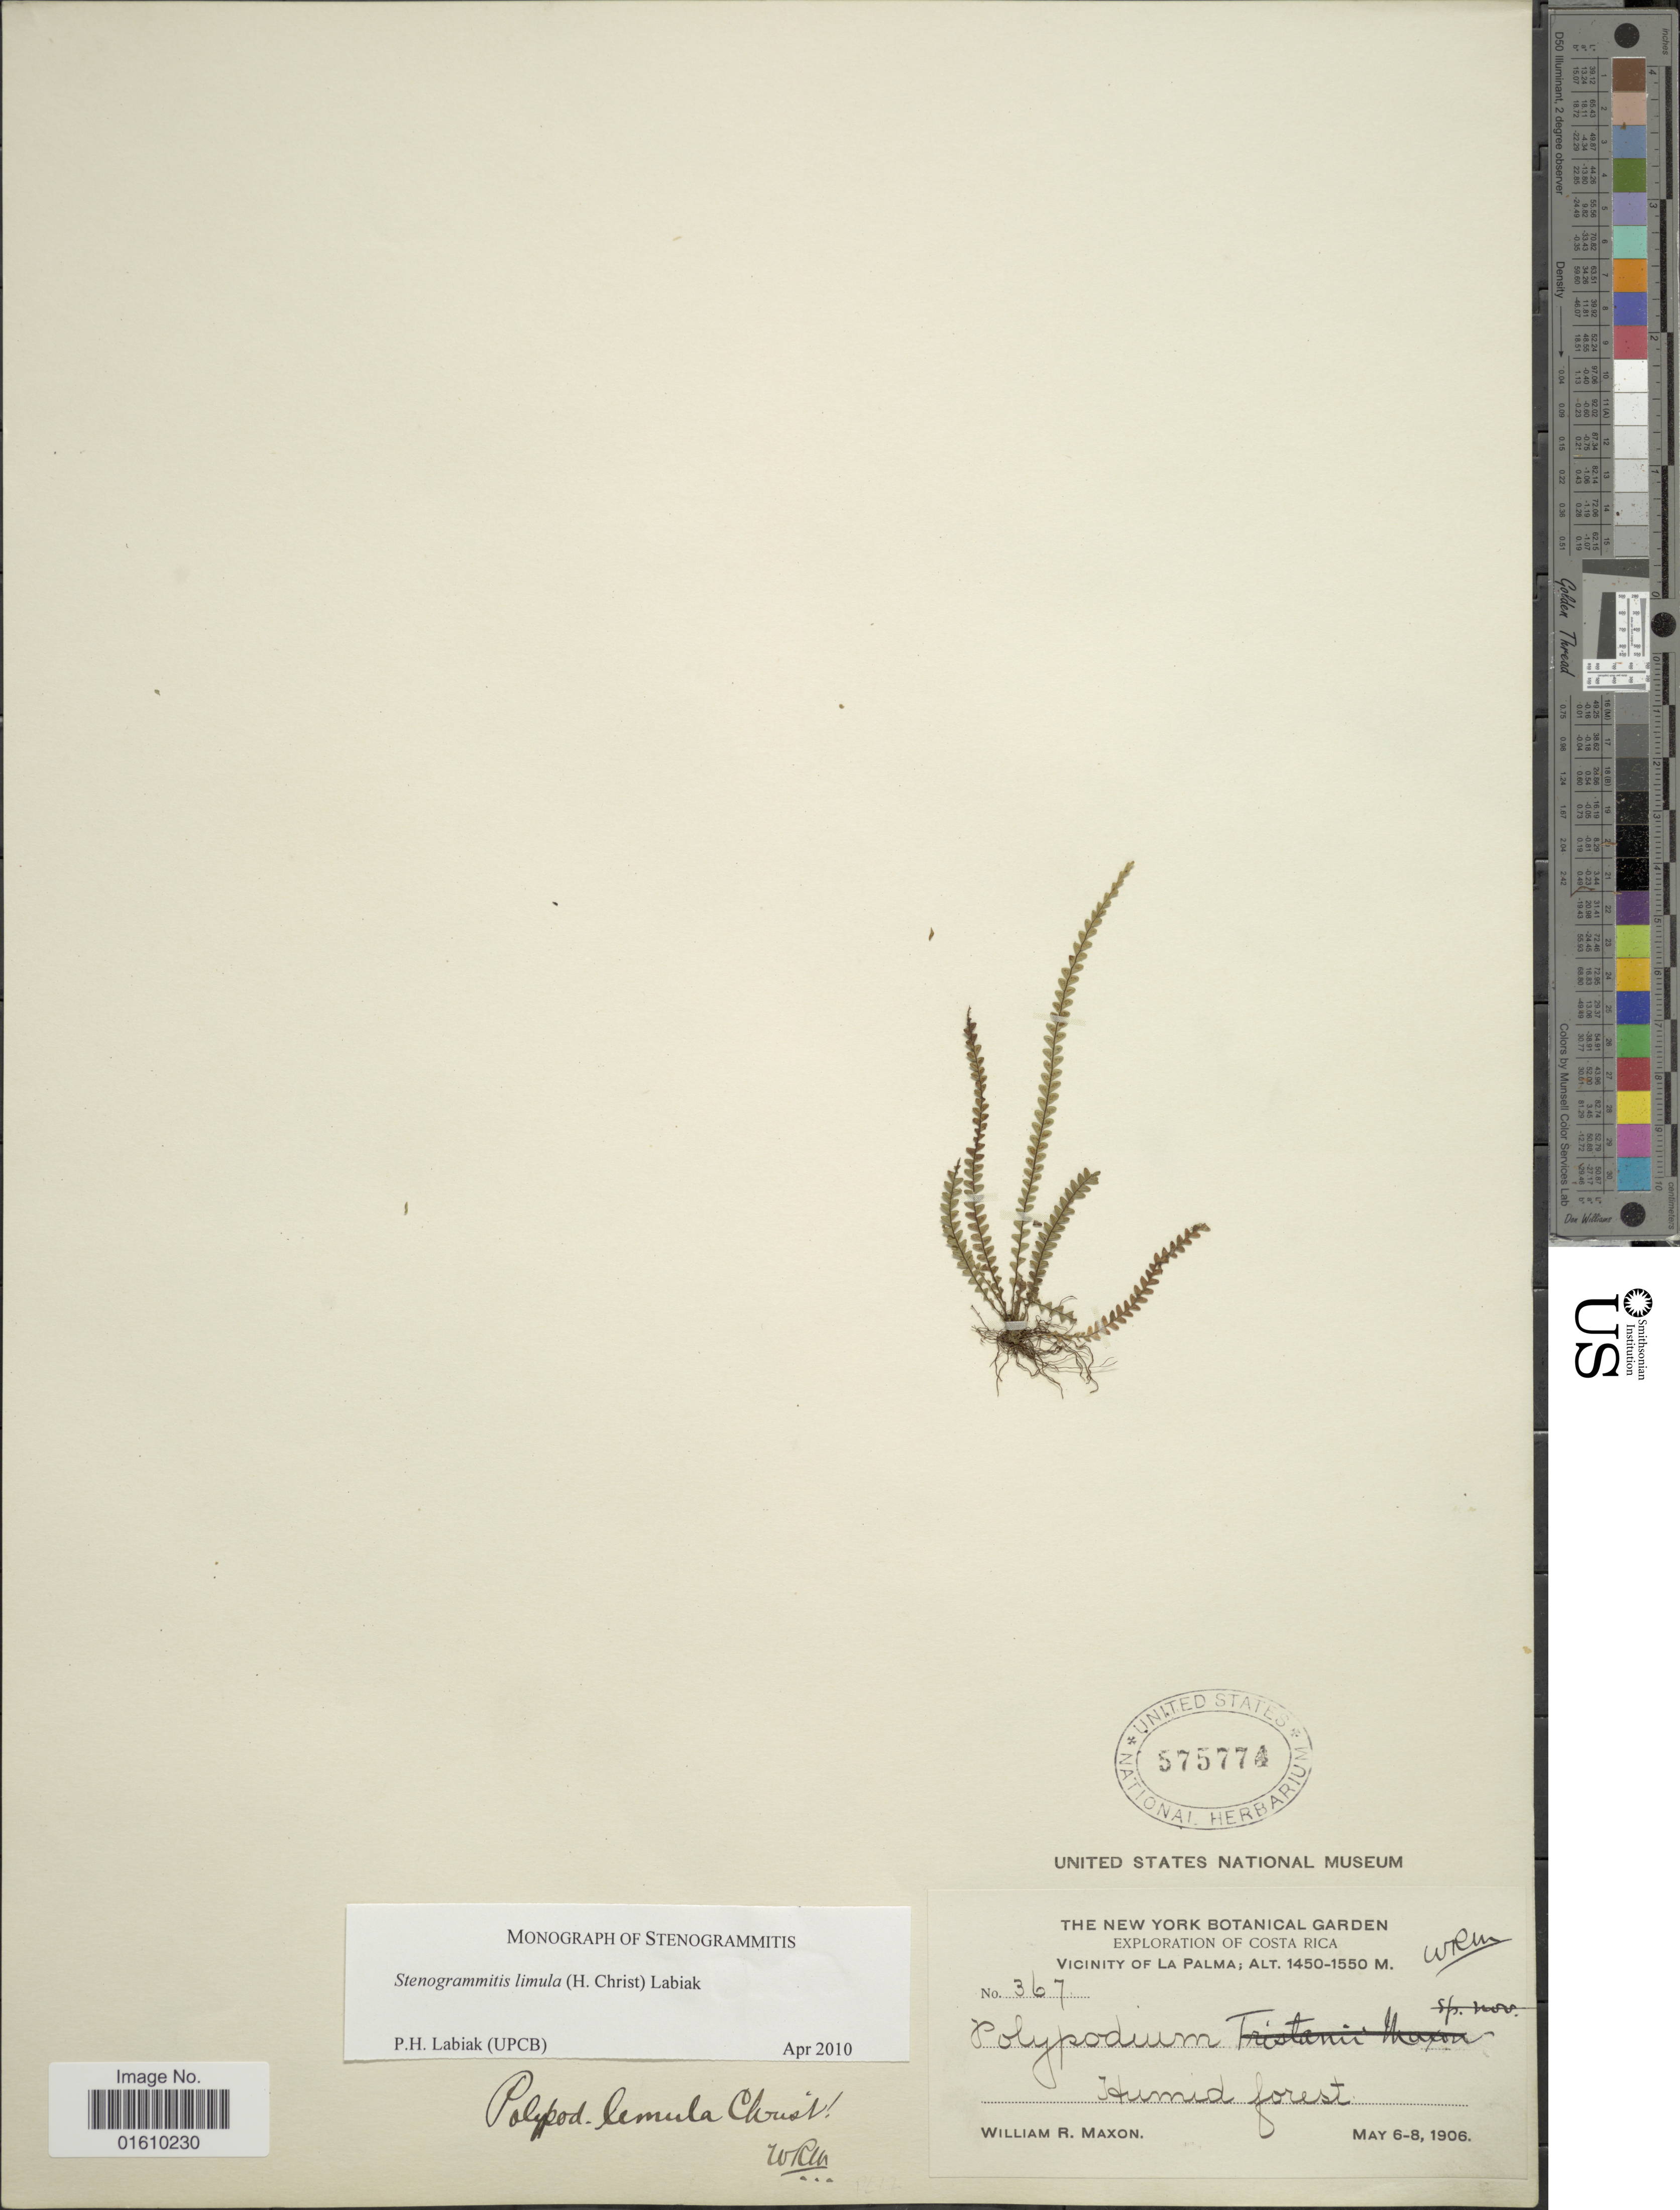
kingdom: Plantae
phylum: Tracheophyta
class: Polypodiopsida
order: Polypodiales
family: Polypodiaceae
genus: Stenogrammitis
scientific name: Stenogrammitis limula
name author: (Christ) Labiak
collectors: W. R. Maxon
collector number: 367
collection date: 1906-05-06/1906-05-08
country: Costa Rica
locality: Vicinity of La Palma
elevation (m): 1450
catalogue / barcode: US 575774